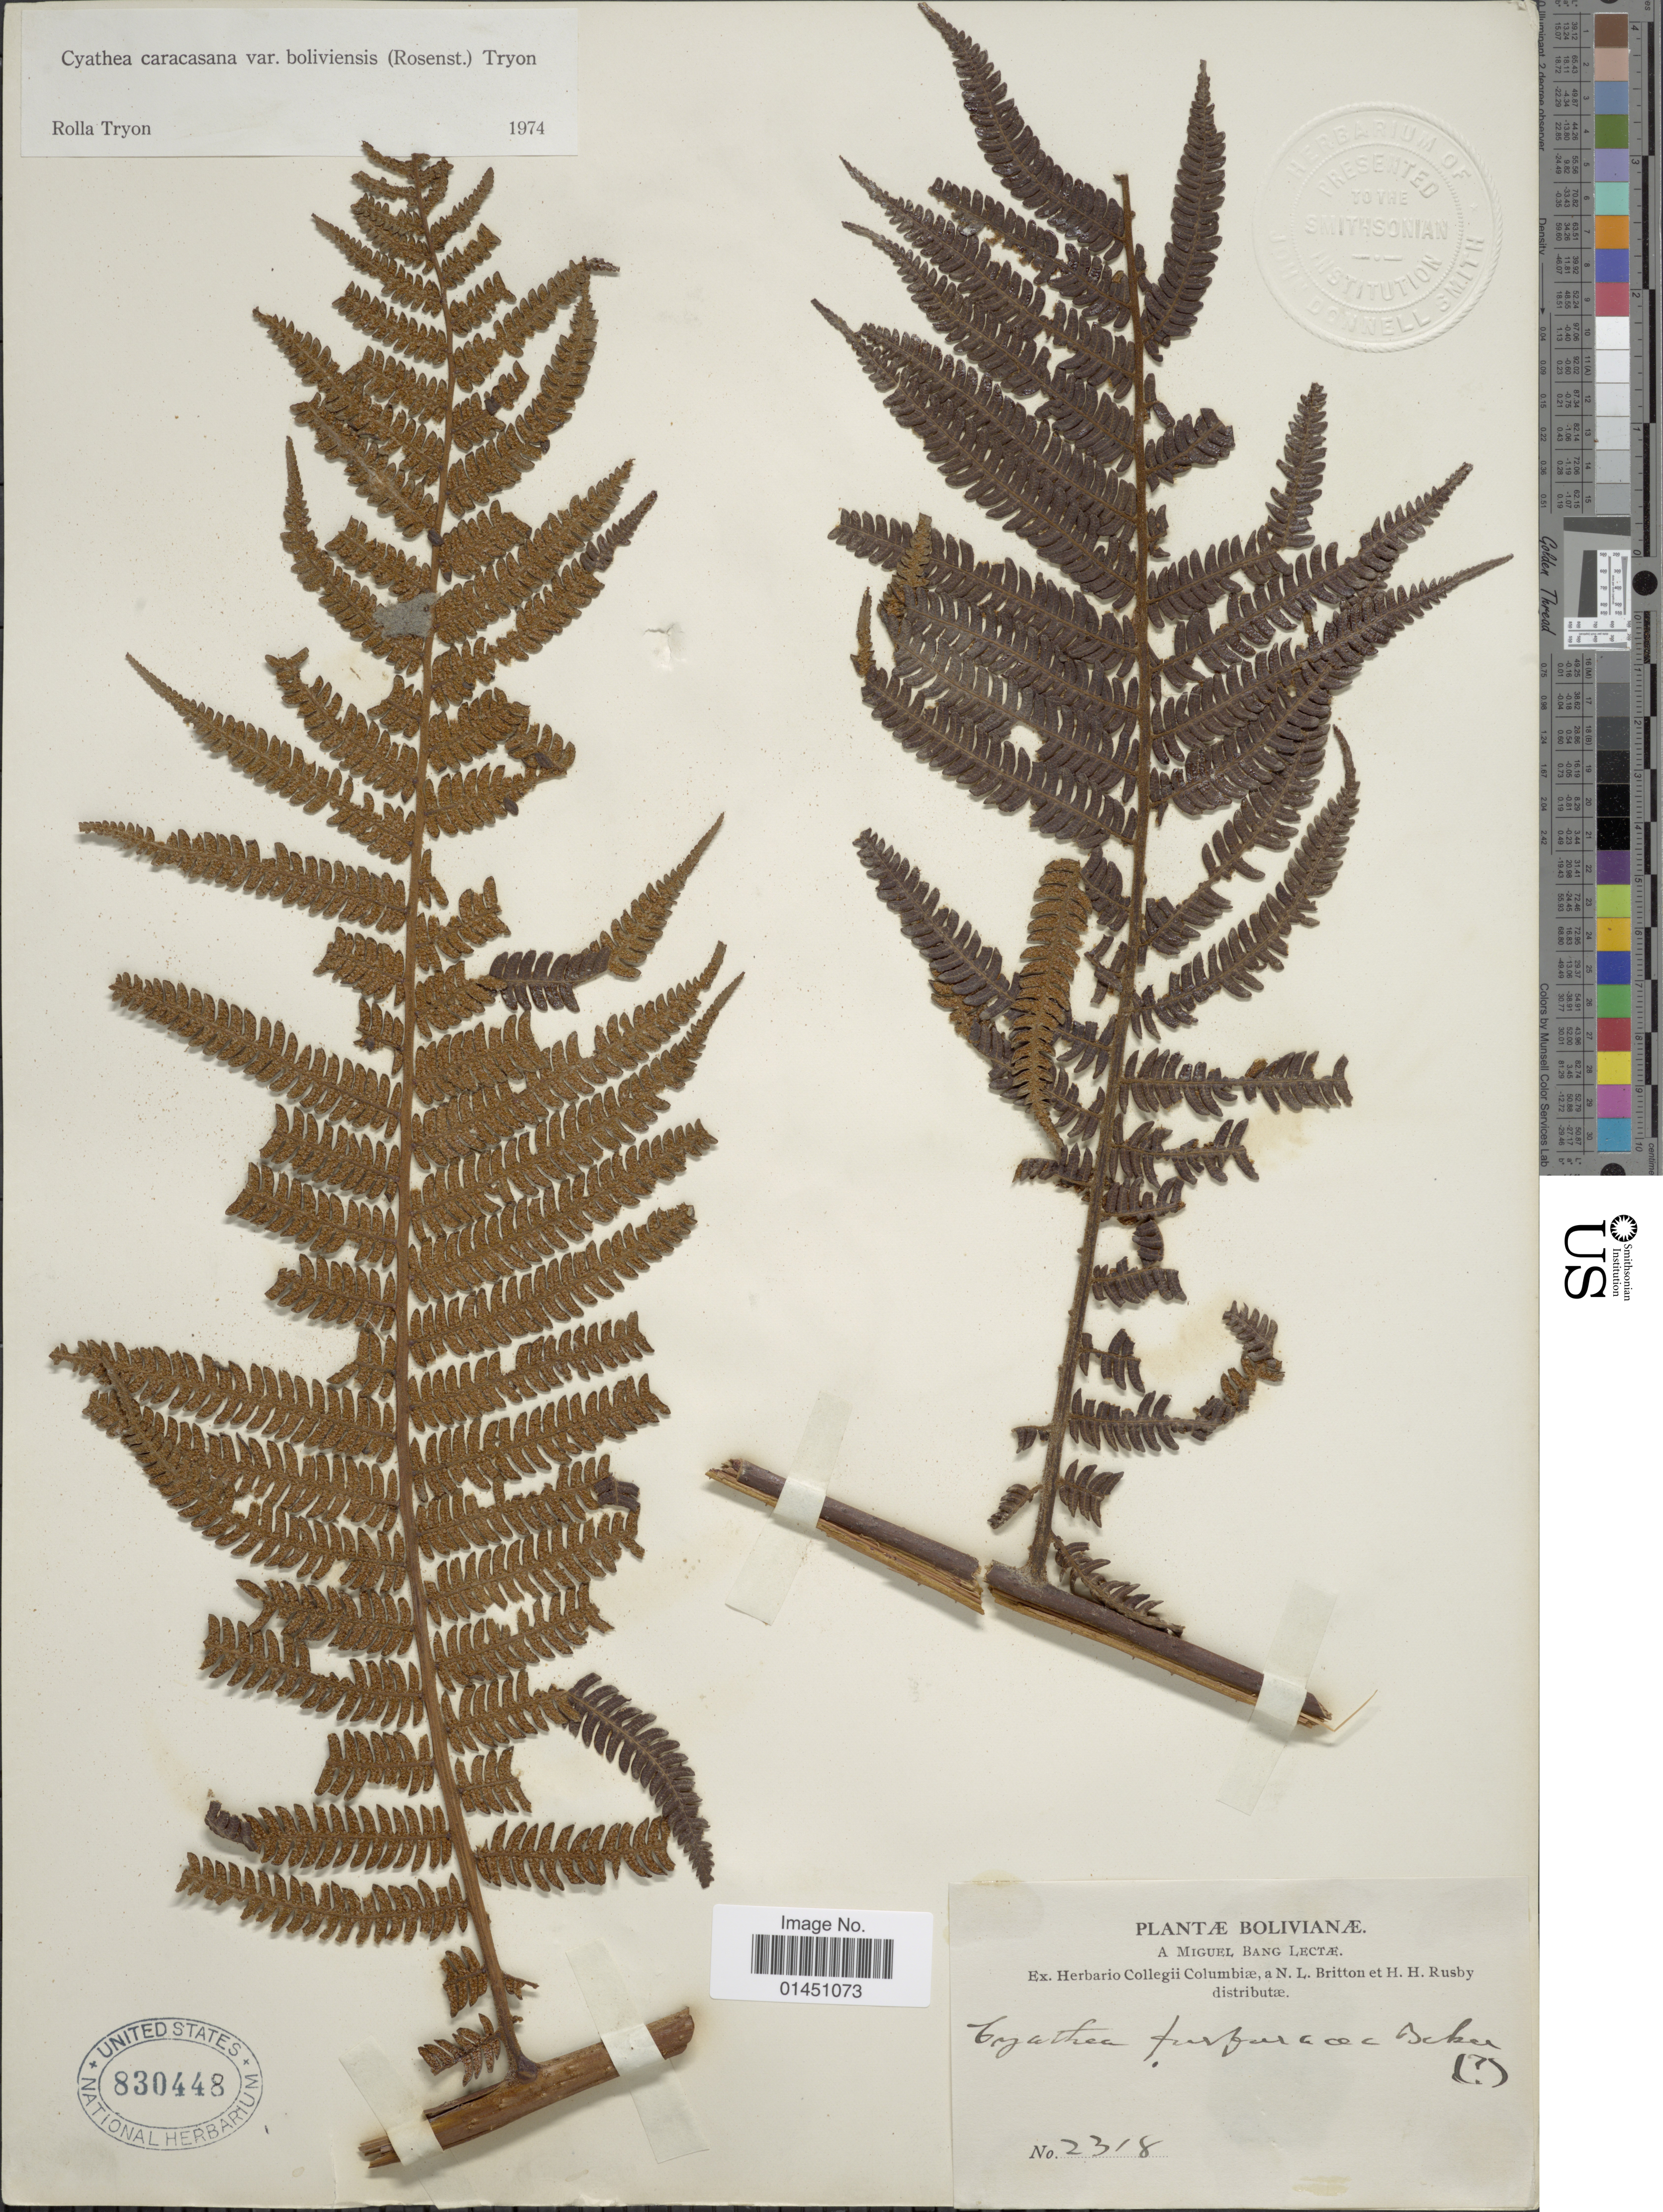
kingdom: Plantae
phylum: Tracheophyta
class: Polypodiopsida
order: Cyatheales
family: Cyatheaceae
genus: Cyathea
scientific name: Cyathea caracasana var. boliviensis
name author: (Rosenst.) R.M. Tryon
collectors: M. Bang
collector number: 2318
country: Bolivia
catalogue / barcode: US 830448